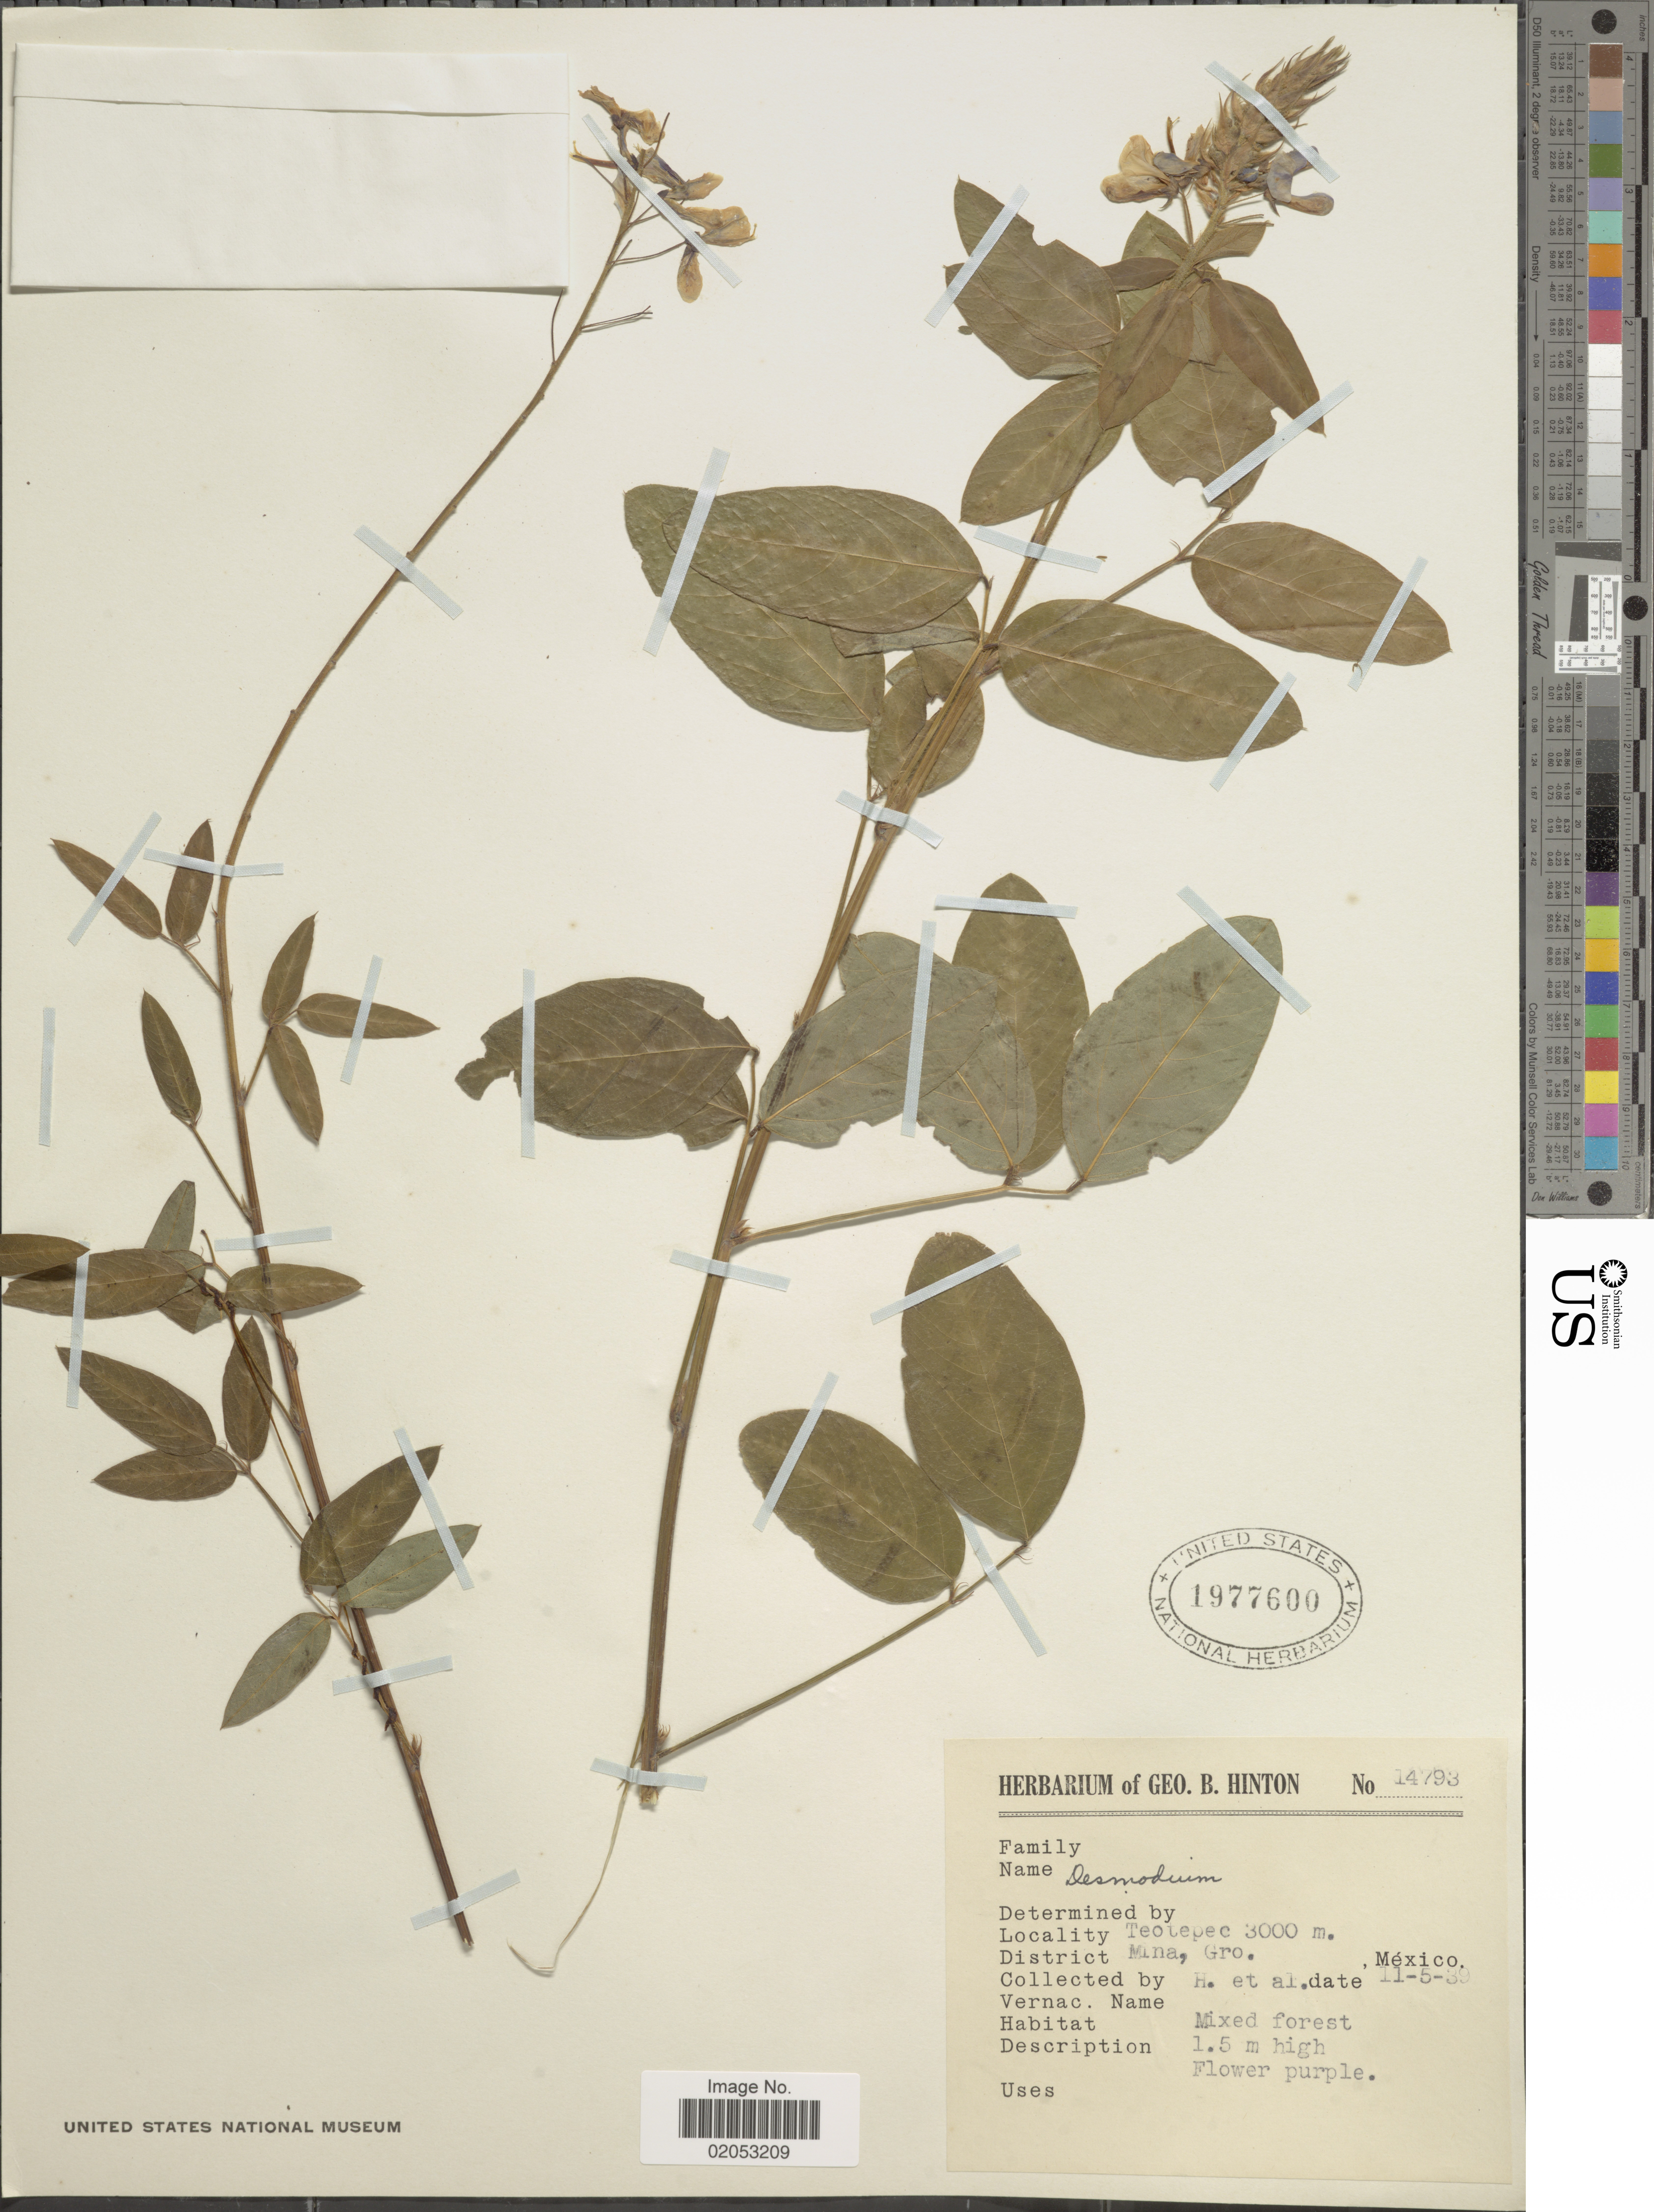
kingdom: Plantae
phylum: Tracheophyta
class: Magnoliopsida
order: Fabales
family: Fabaceae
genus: Desmodium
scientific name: Desmodium sp.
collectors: G. B. Hinton & et al.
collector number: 14793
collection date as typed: Transcribed d/m/y: 5/11/39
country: Mexico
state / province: Guanajuato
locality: Teotepec, District Mina, Gro.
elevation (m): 3000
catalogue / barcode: US 1977600